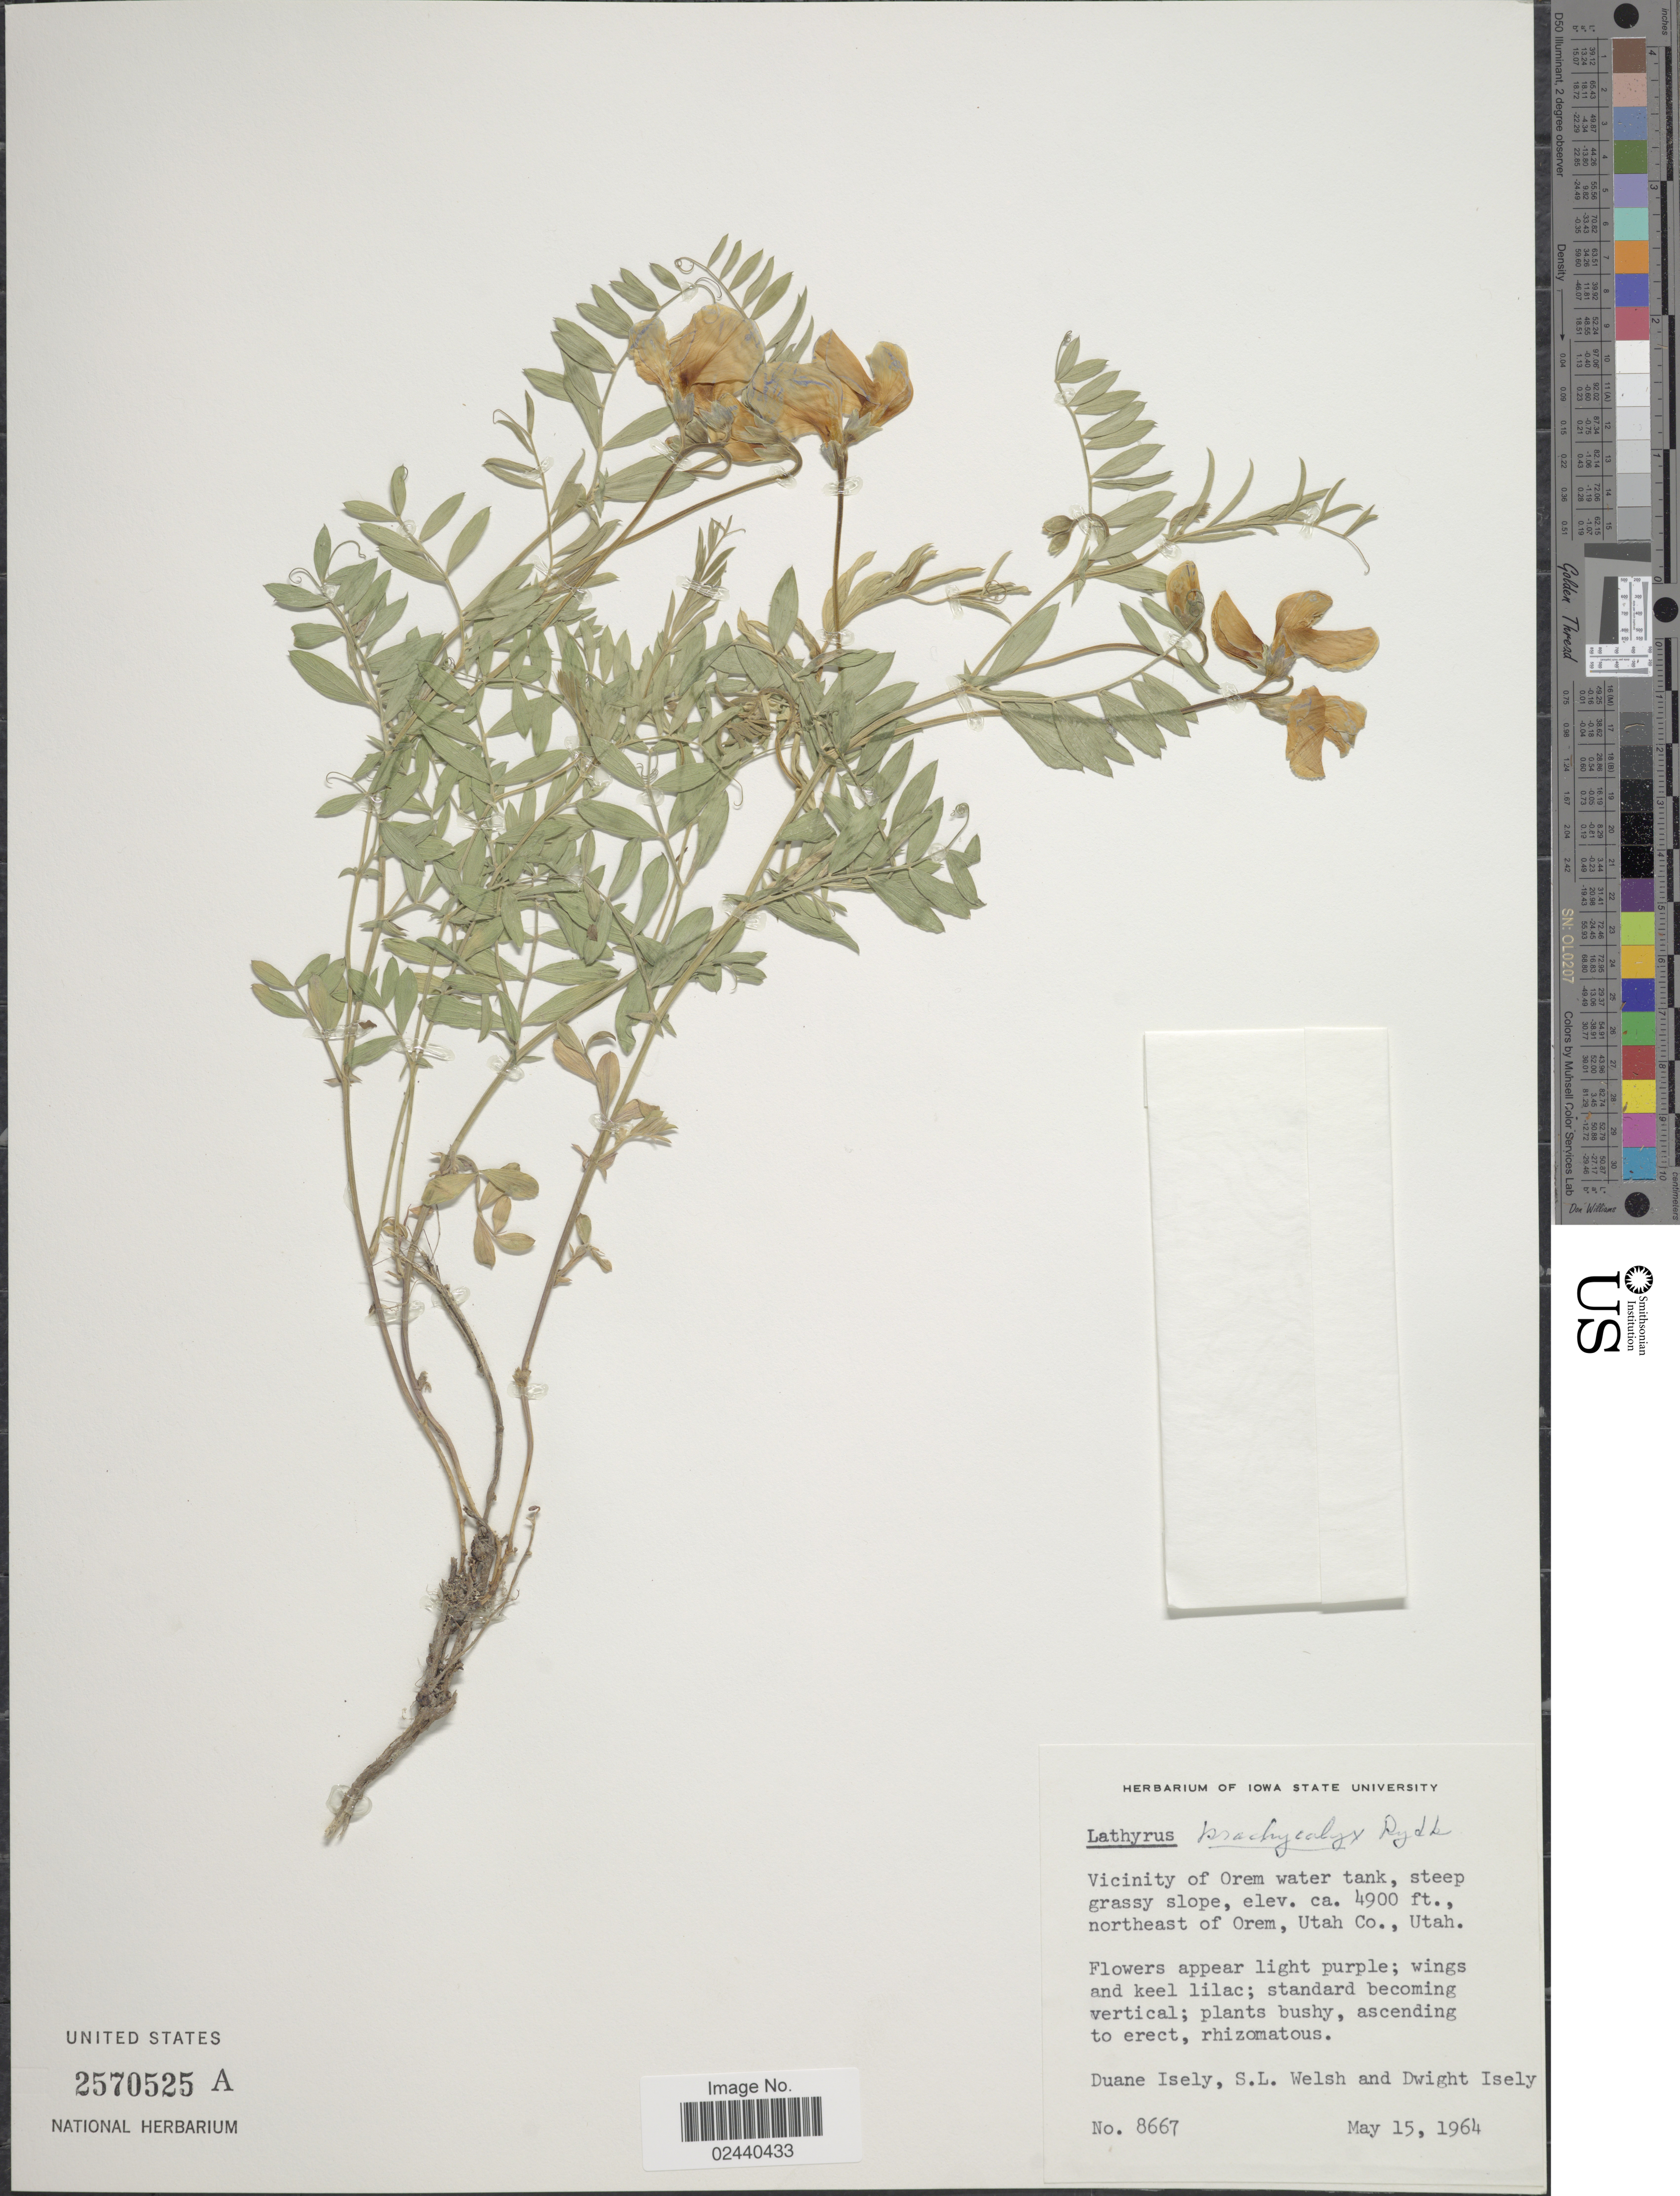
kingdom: Plantae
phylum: Tracheophyta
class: Magnoliopsida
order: Fabales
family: Fabaceae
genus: Lathyrus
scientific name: Lathyrus brachycalyx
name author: Rydb.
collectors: D. Isely, S. Welsh & D. Isely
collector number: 8667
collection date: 1964-05-15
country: United States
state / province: Utah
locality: Vicinity of Orem water tank, steep grassy slope. Northeast of Orem, Utah Co., Utah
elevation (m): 1494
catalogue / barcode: US 2570525A